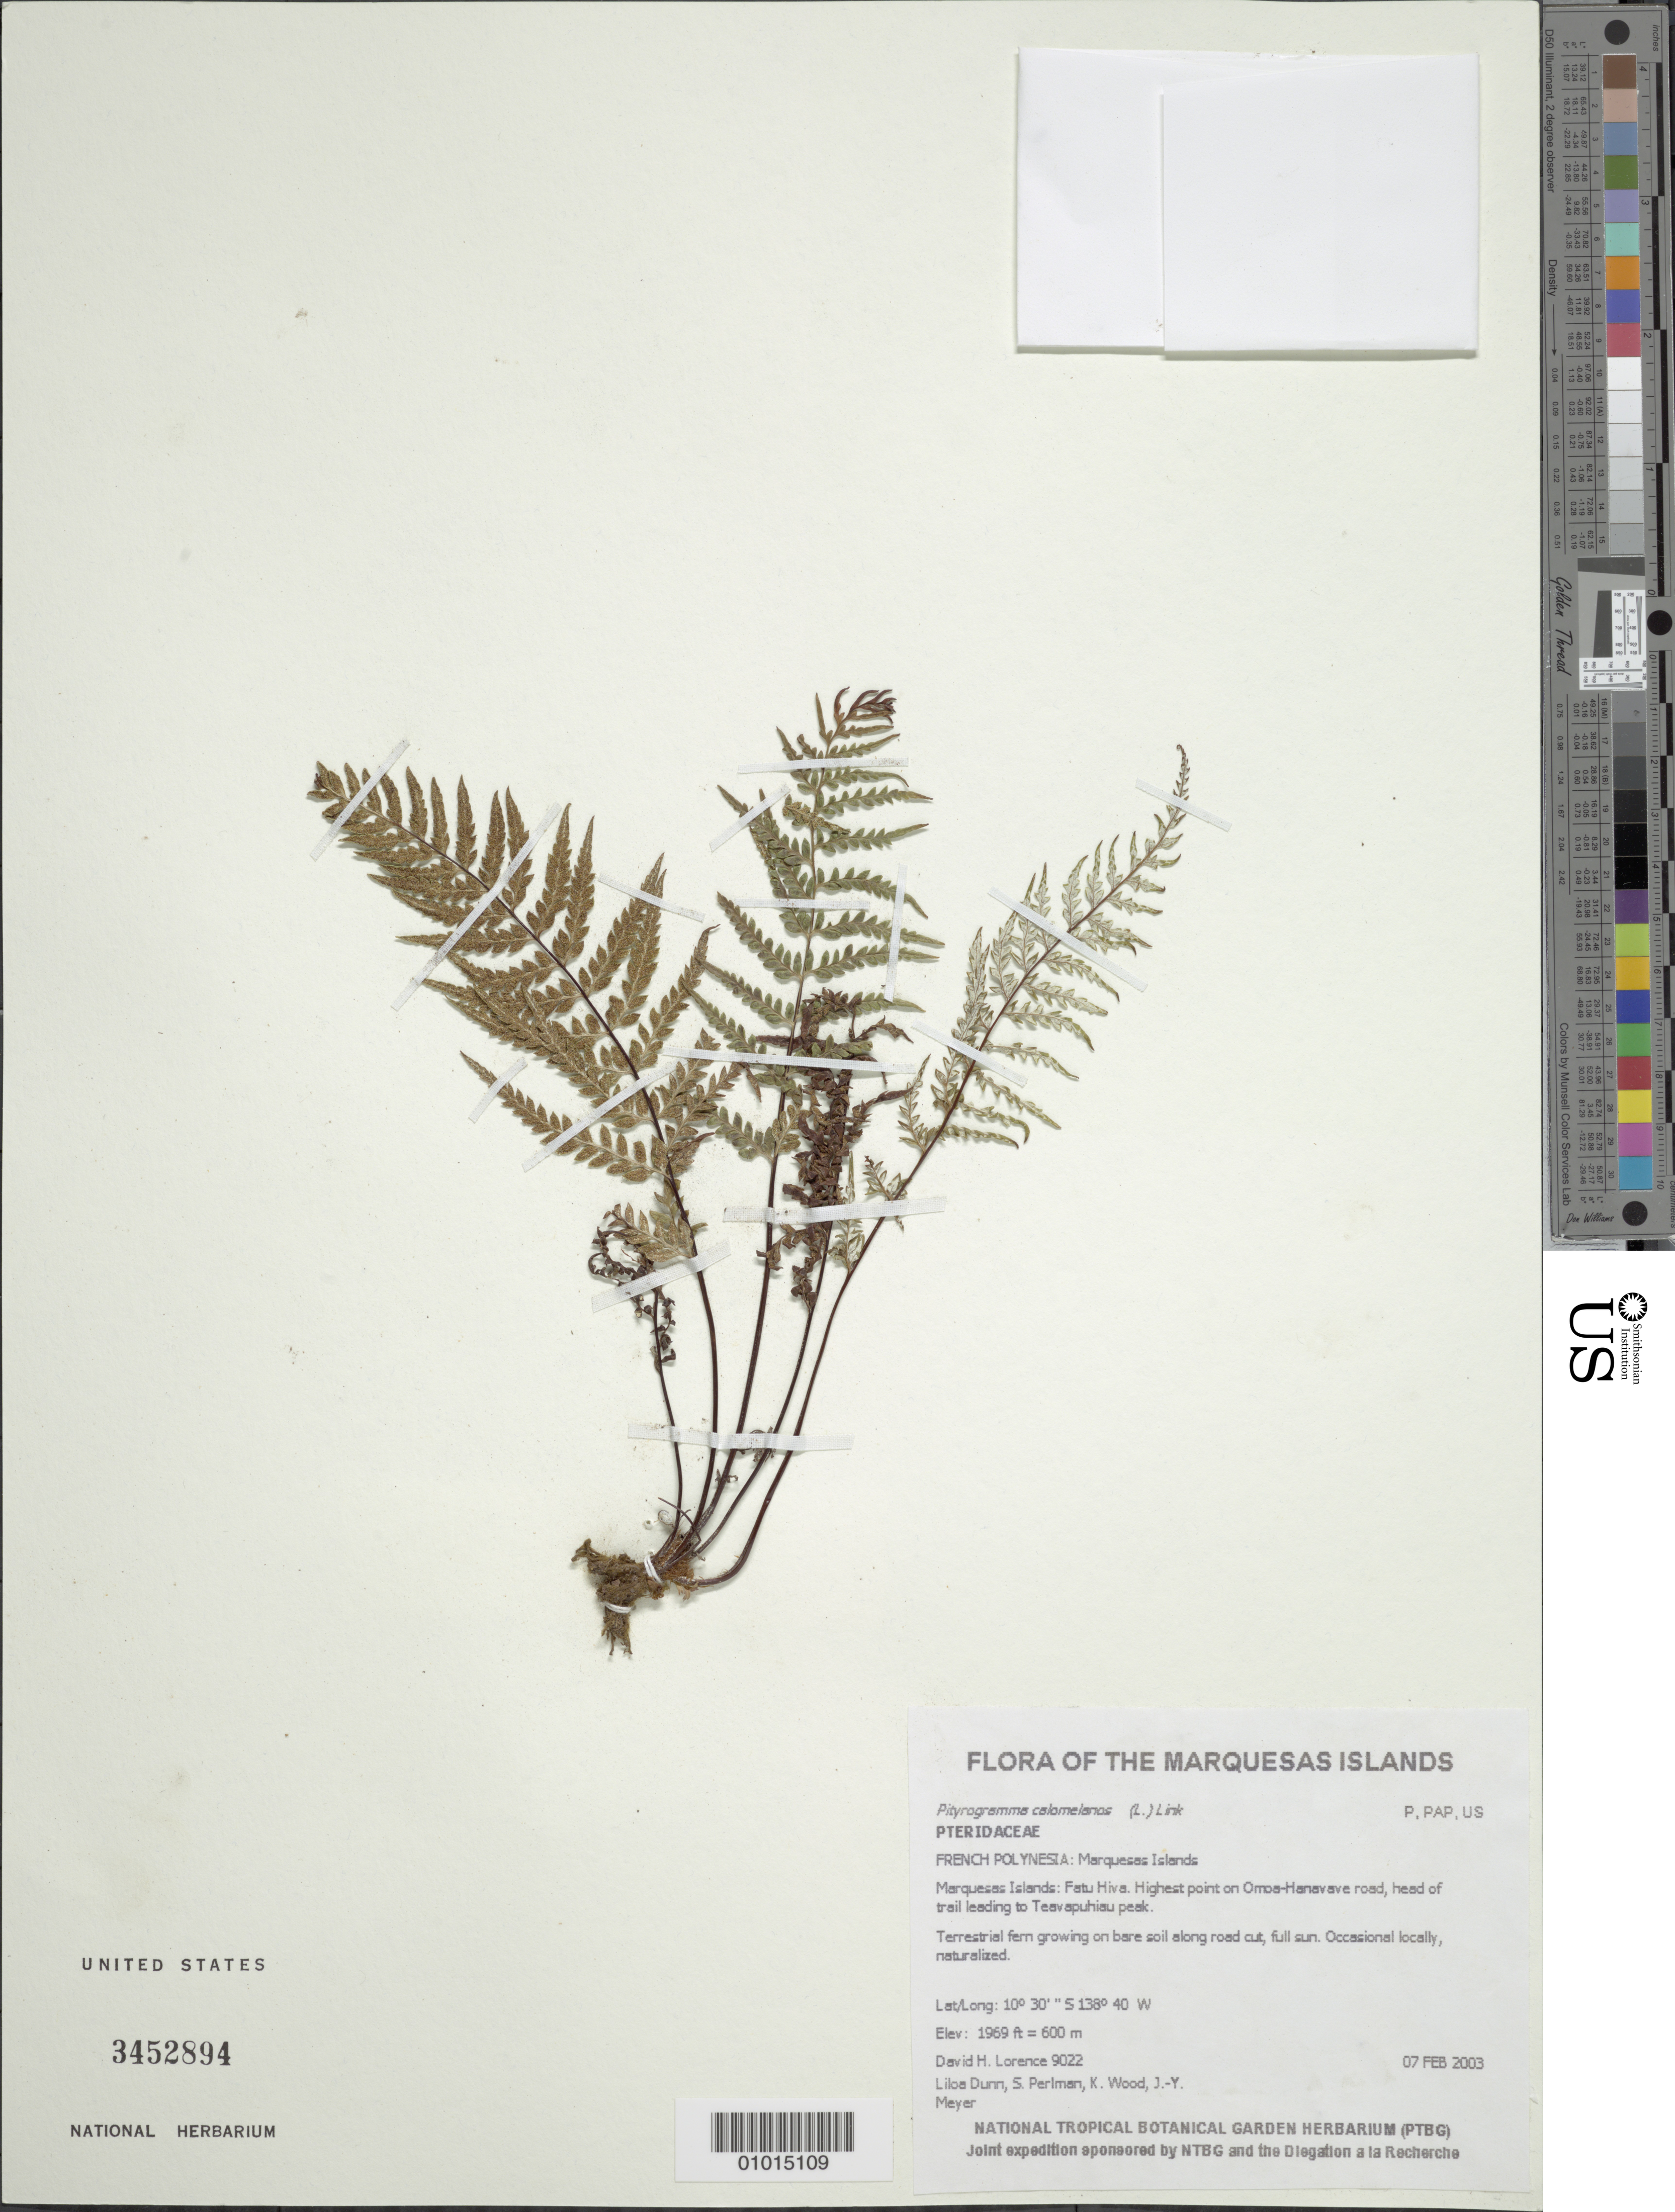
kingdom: Plantae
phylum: Tracheophyta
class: Polypodiopsida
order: Polypodiales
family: Pteridaceae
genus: Pityrogramma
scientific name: Pityrogramma calomelanos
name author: (L.) Link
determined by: Wood, Kenneth R.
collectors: D. Lorence, L. Dunn, S. P. Perlman, K. R. Wood & J.-Y. Meyer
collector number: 9022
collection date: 2003-02-07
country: French Polynesia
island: Fatu Hiva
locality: Highest point on Omoa-Hanavave road, head of trail leading to Teavapuhiau peak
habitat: Growing on bare soil along road cut, full sun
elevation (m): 600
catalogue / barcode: US 3452894